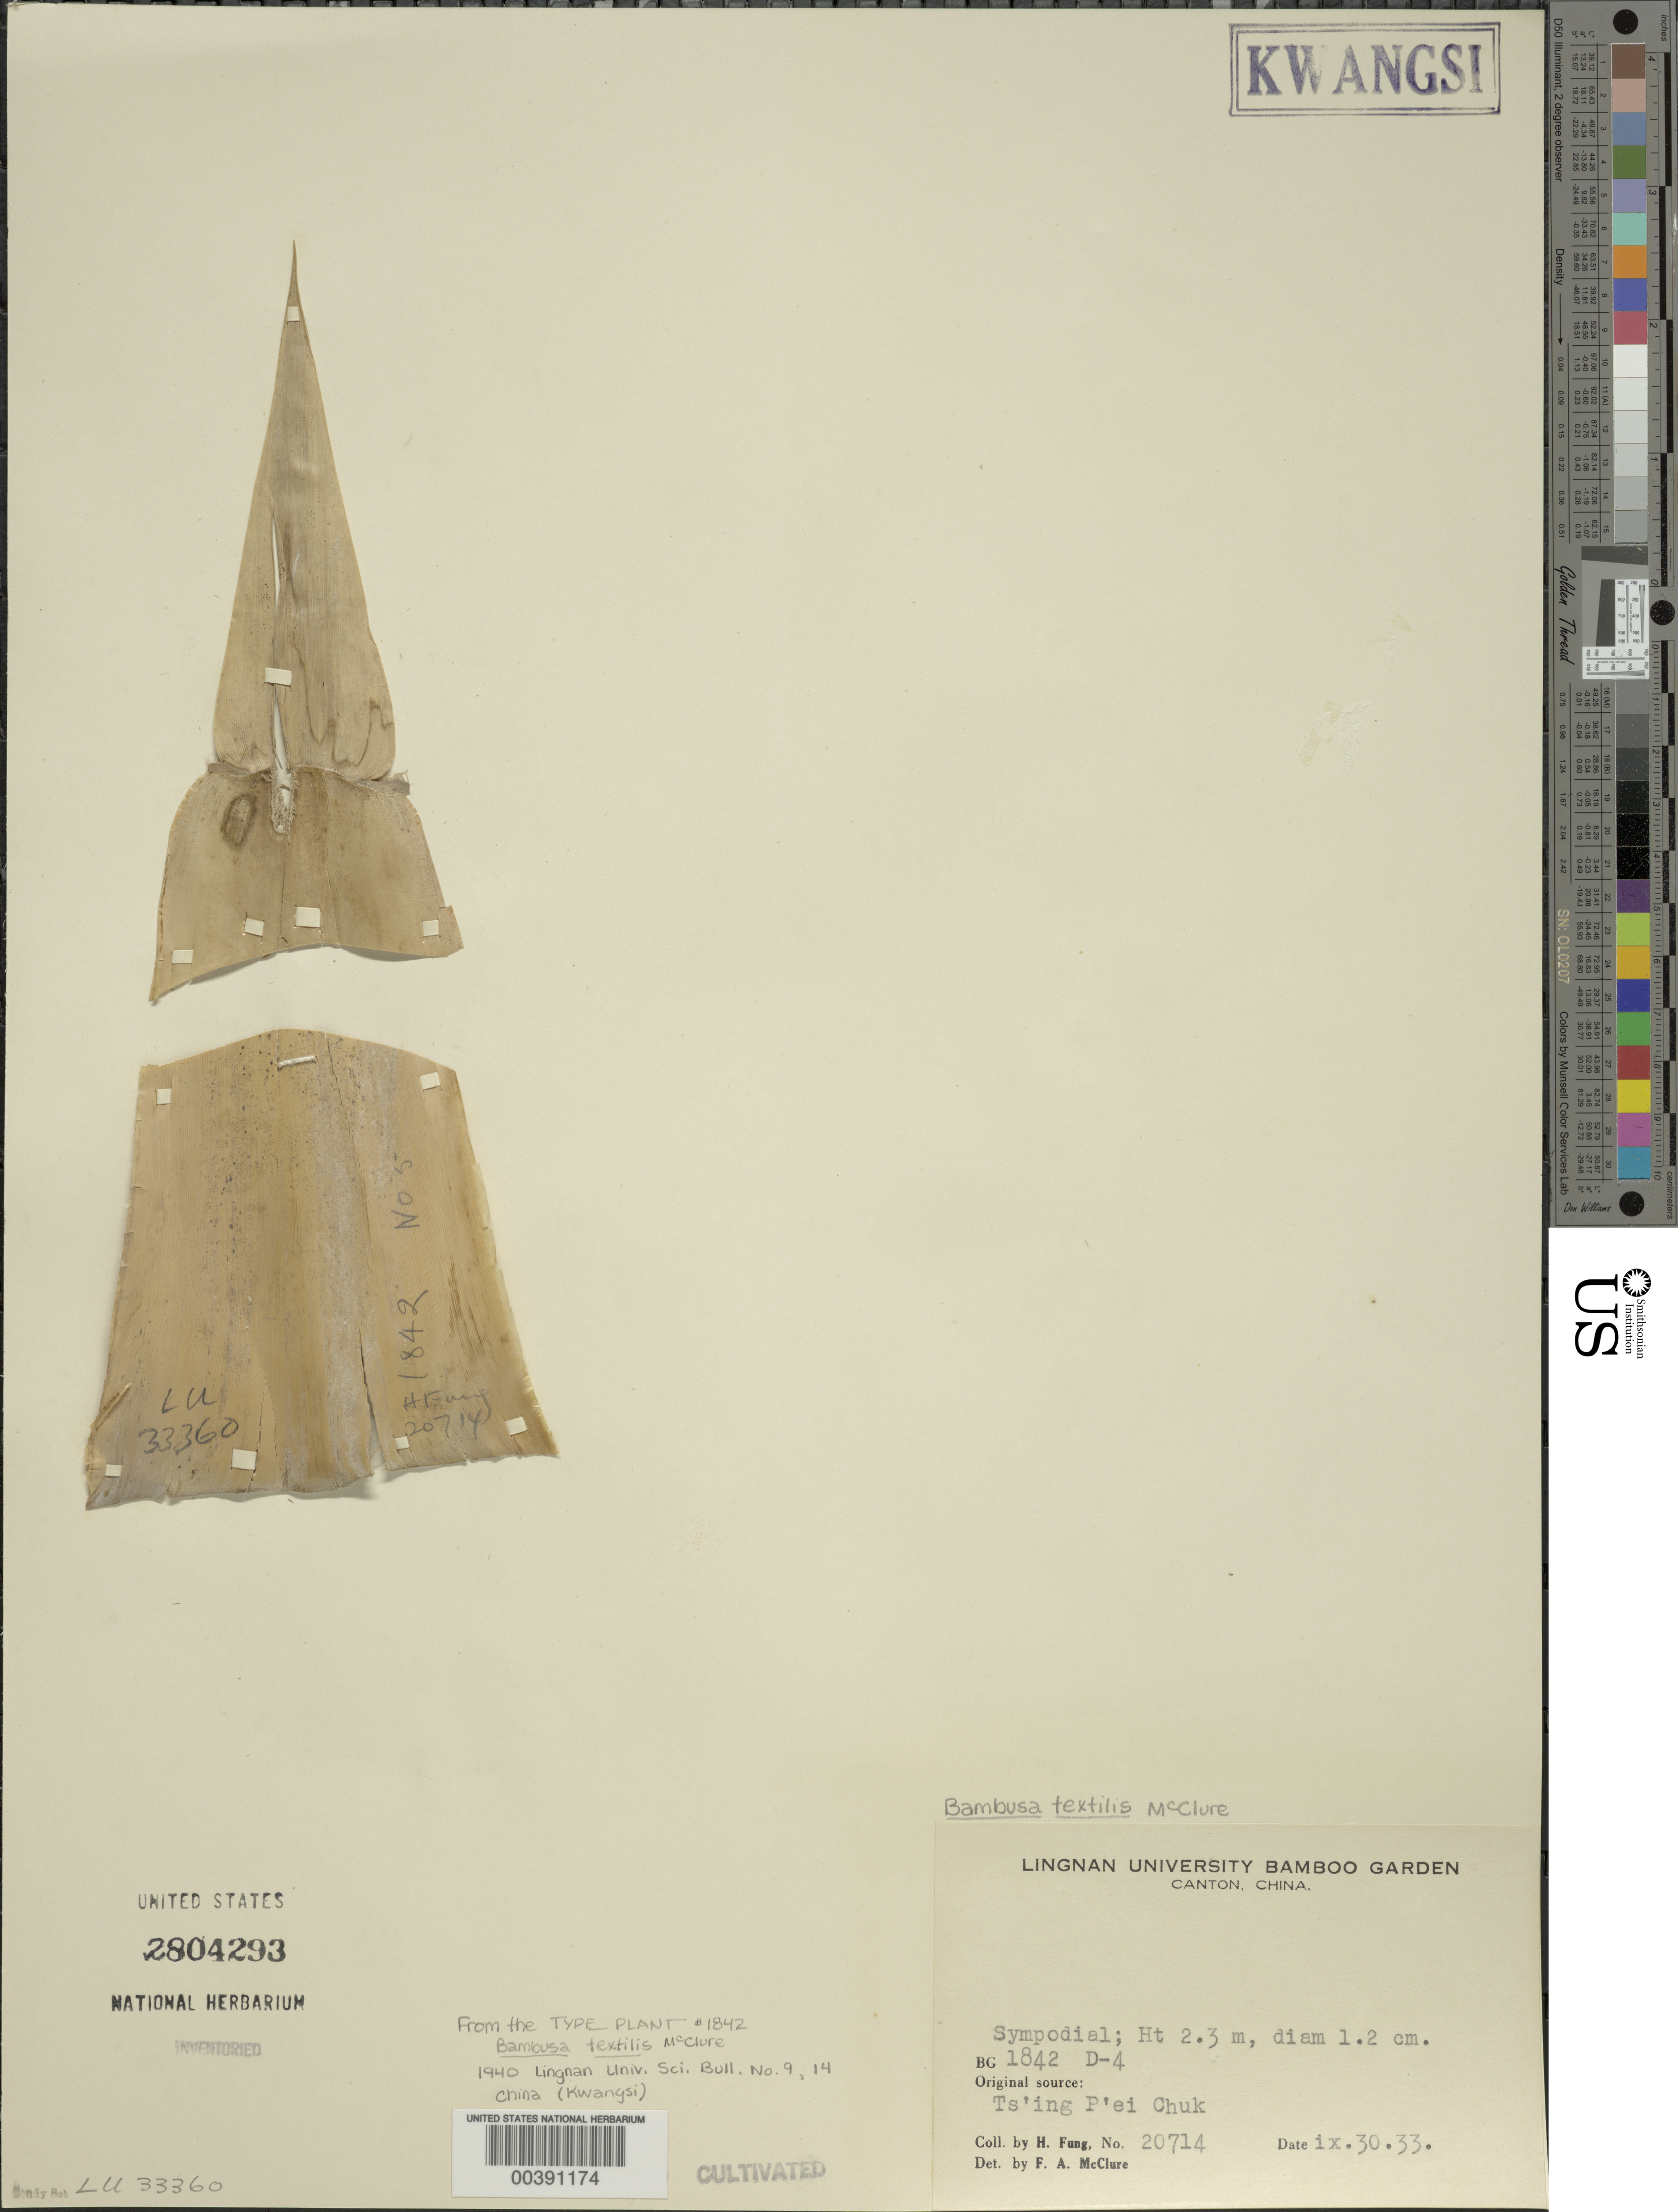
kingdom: Plantae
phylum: Tracheophyta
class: Liliopsida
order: Poales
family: Poaceae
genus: Bambusa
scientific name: Bambusa textilis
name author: McClure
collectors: H. L. Fung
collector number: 20714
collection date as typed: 30 Sep 1933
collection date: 1933-09-30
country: China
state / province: Guangdong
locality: Lingnan University Bamboo Garden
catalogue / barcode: US 2804293